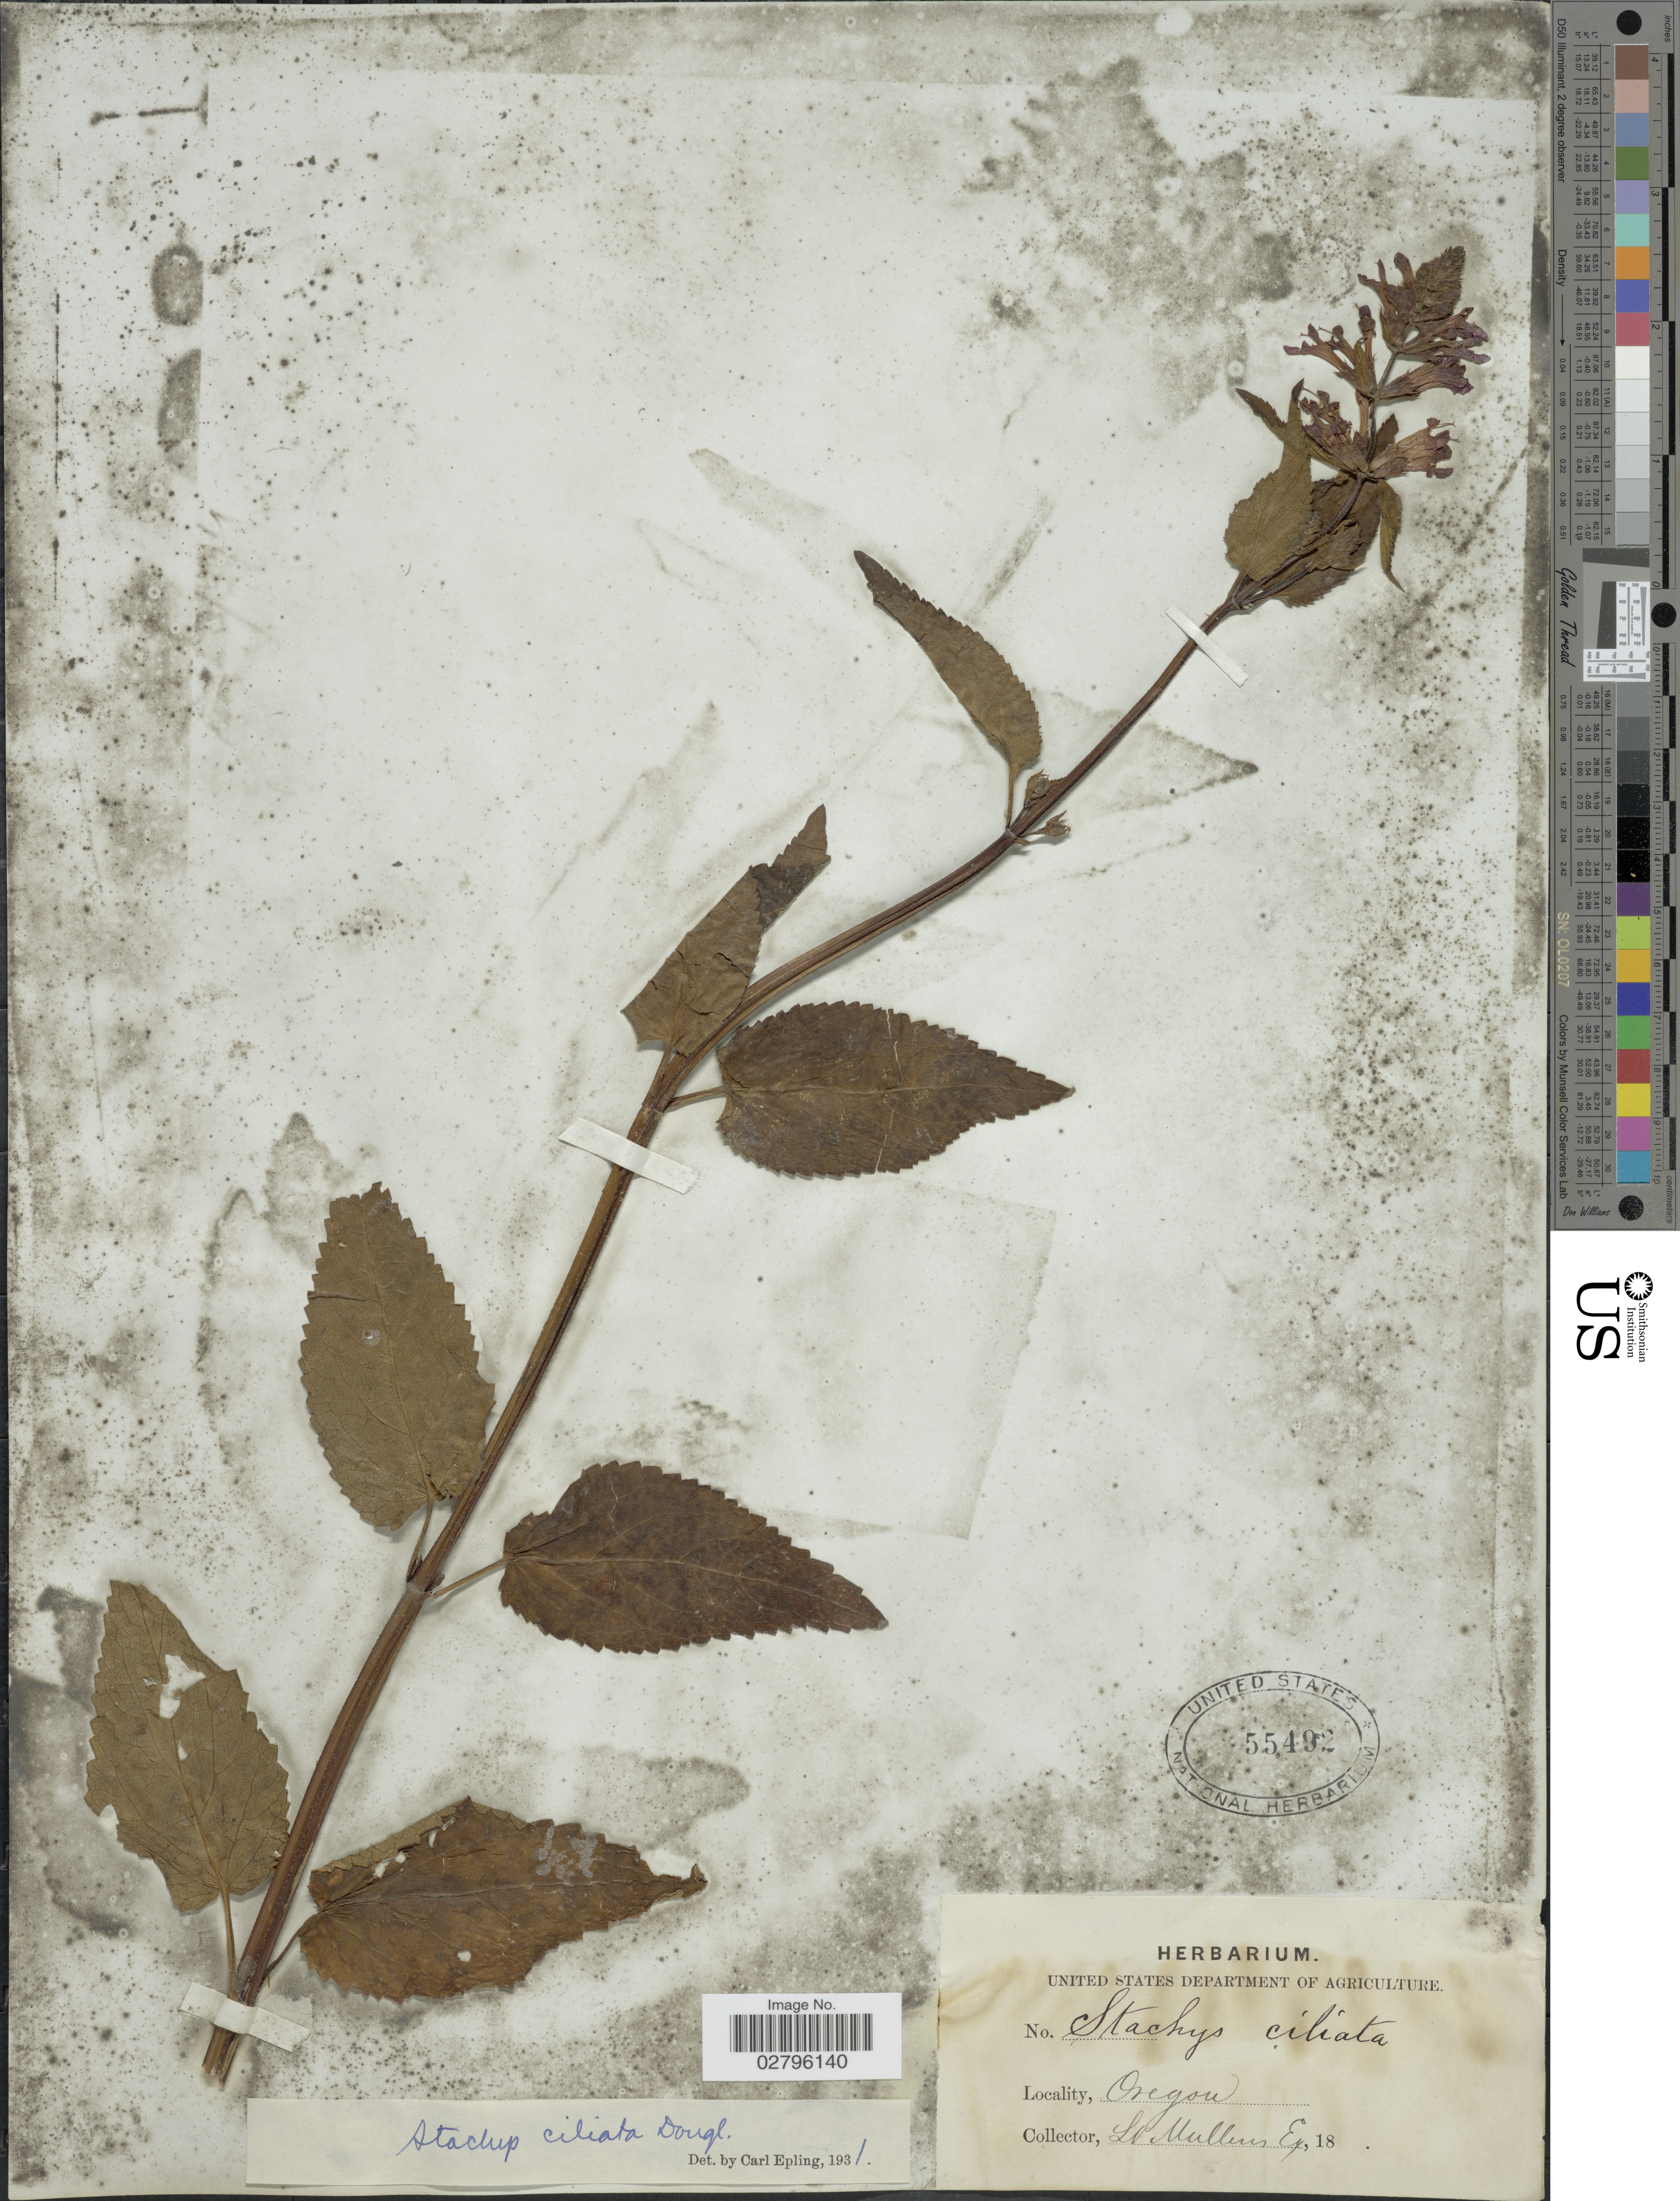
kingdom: Plantae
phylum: Tracheophyta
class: Magnoliopsida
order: Lamiales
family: Lamiaceae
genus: Stachys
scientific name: Stachys ciliata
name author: Douglas ex Benth.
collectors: L. Mullens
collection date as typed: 18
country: United States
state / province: Oregon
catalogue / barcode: US 55492